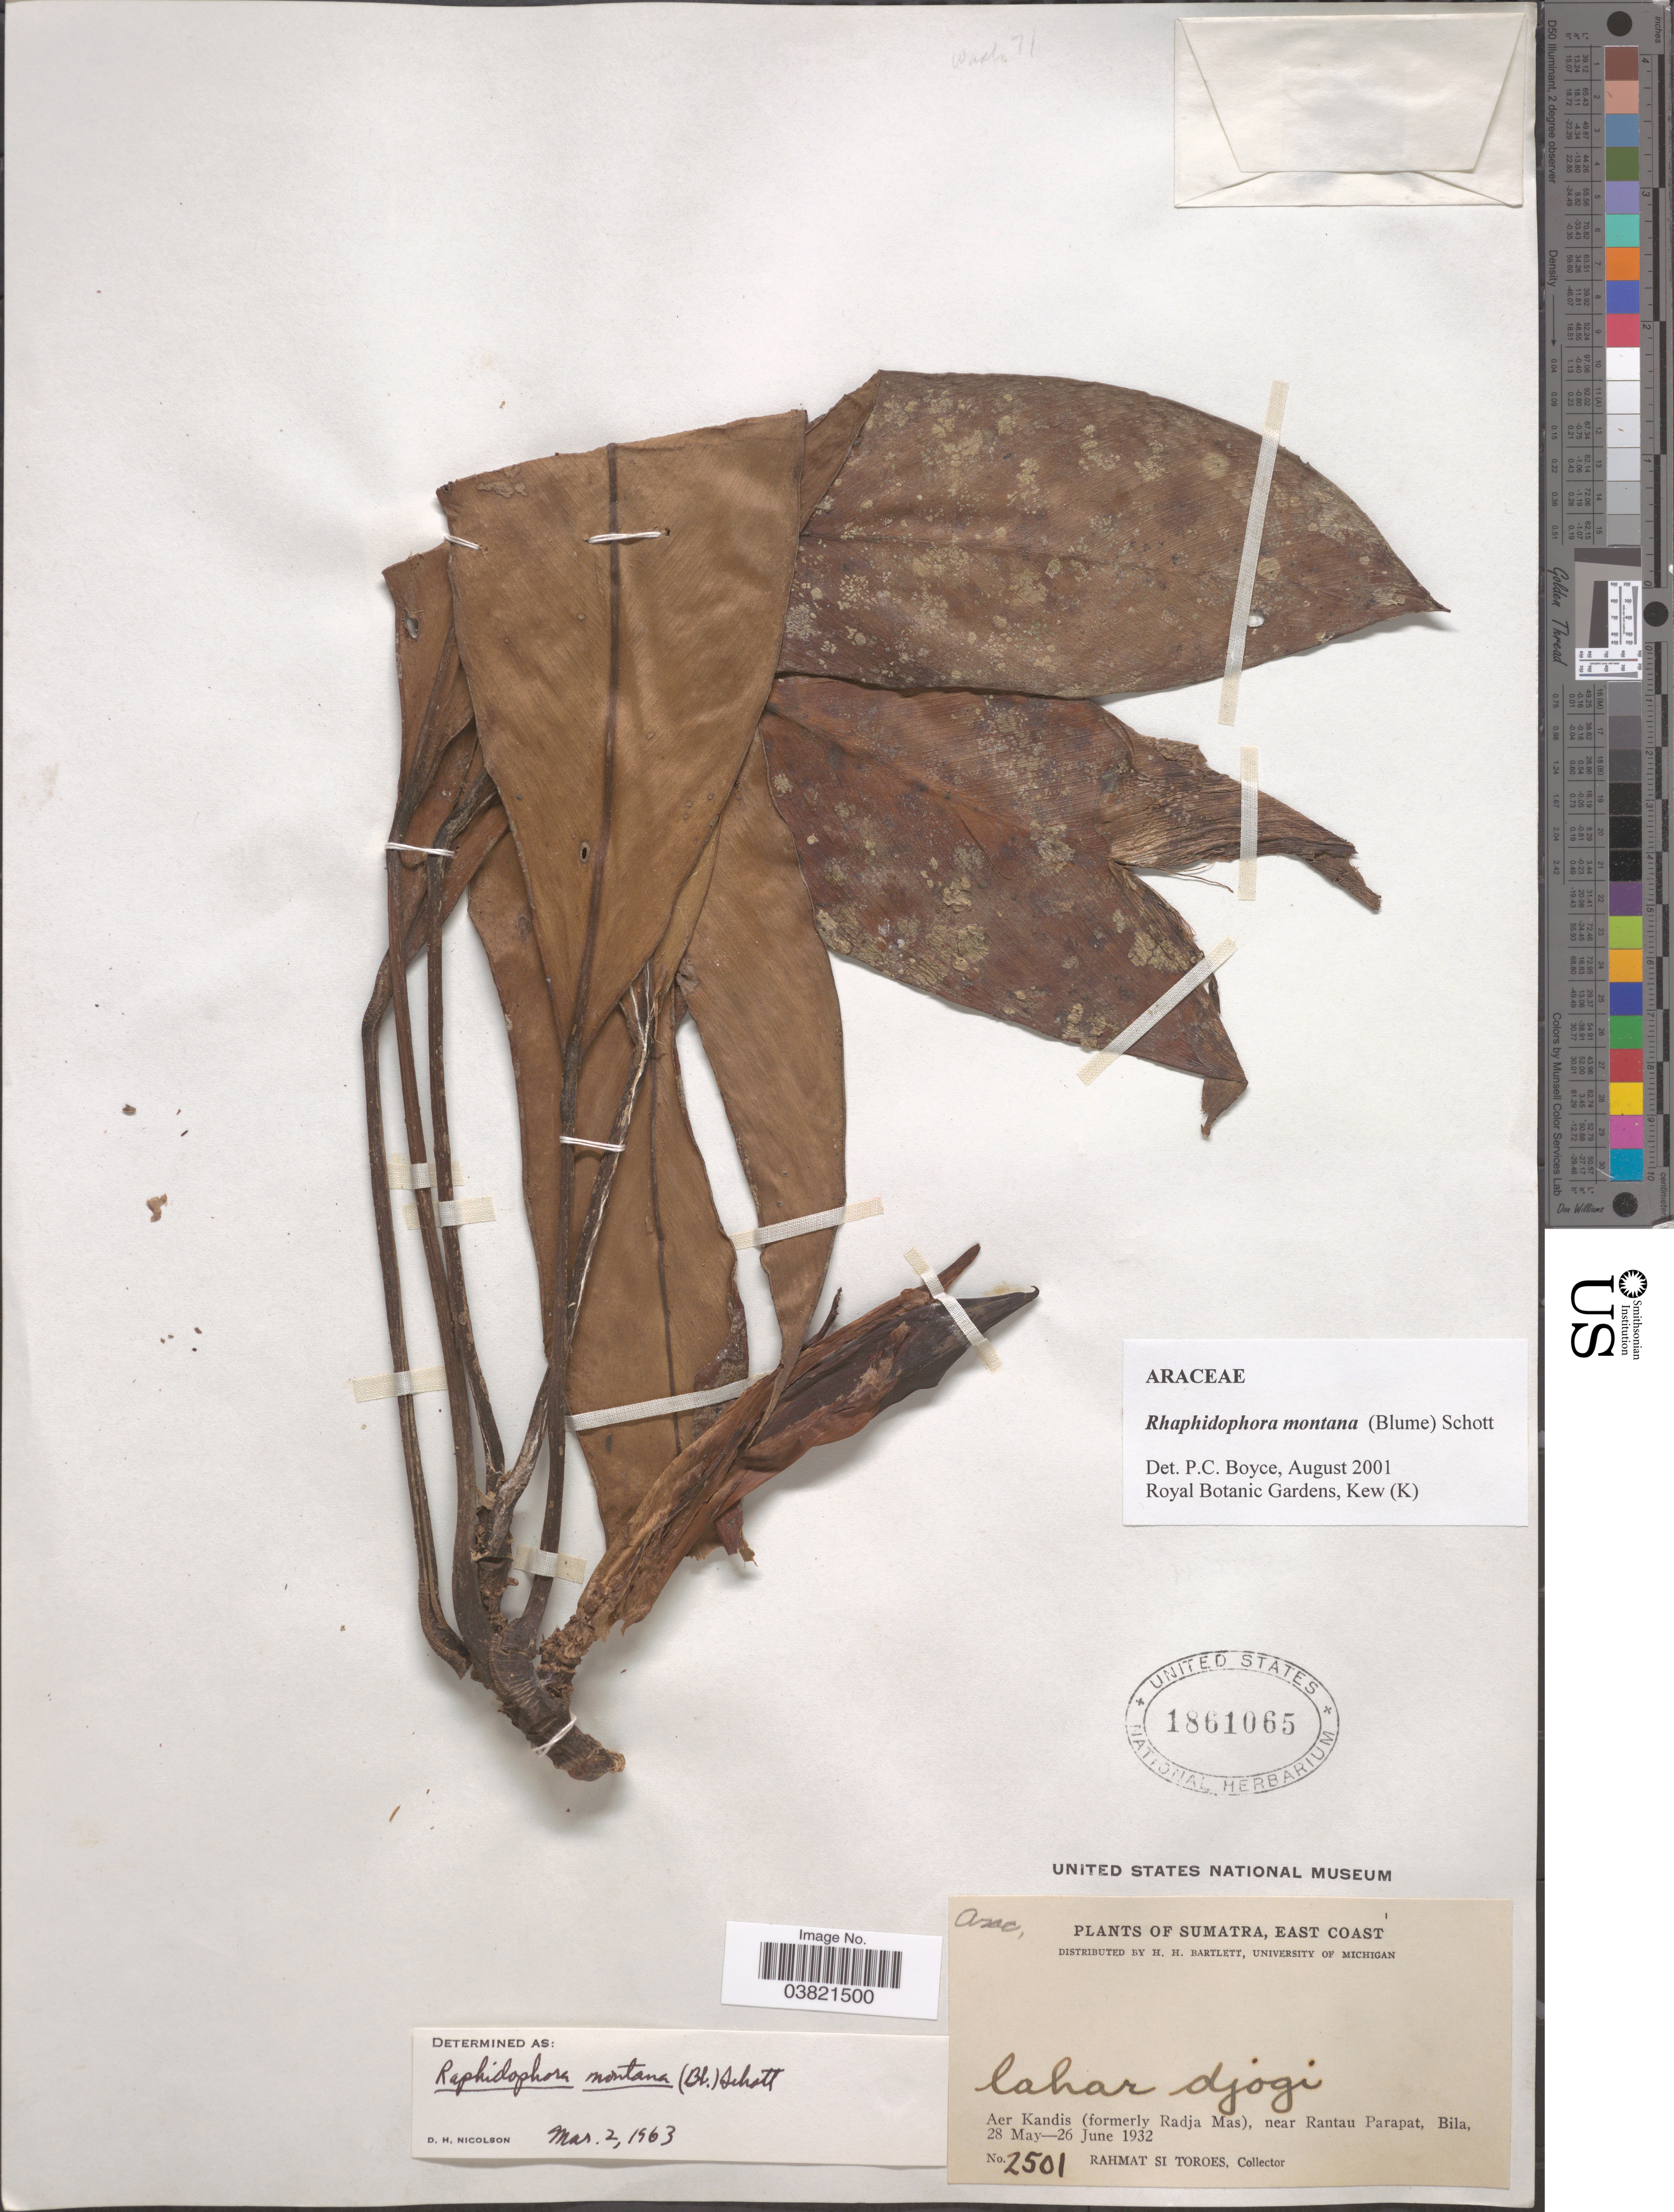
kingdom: Plantae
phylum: Tracheophyta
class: Liliopsida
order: Alismatales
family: Araceae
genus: Rhaphidophora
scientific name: Rhaphidophora montana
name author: (Blume) Schott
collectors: Rahmat Si Boeea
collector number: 2501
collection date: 1932-05-28/1932-06-26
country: Indonesia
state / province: Sumatra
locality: East Coast. Aer Kandis (formerly Radja Mas), near Rantau Parapat, Bila.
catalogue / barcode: US 1861065